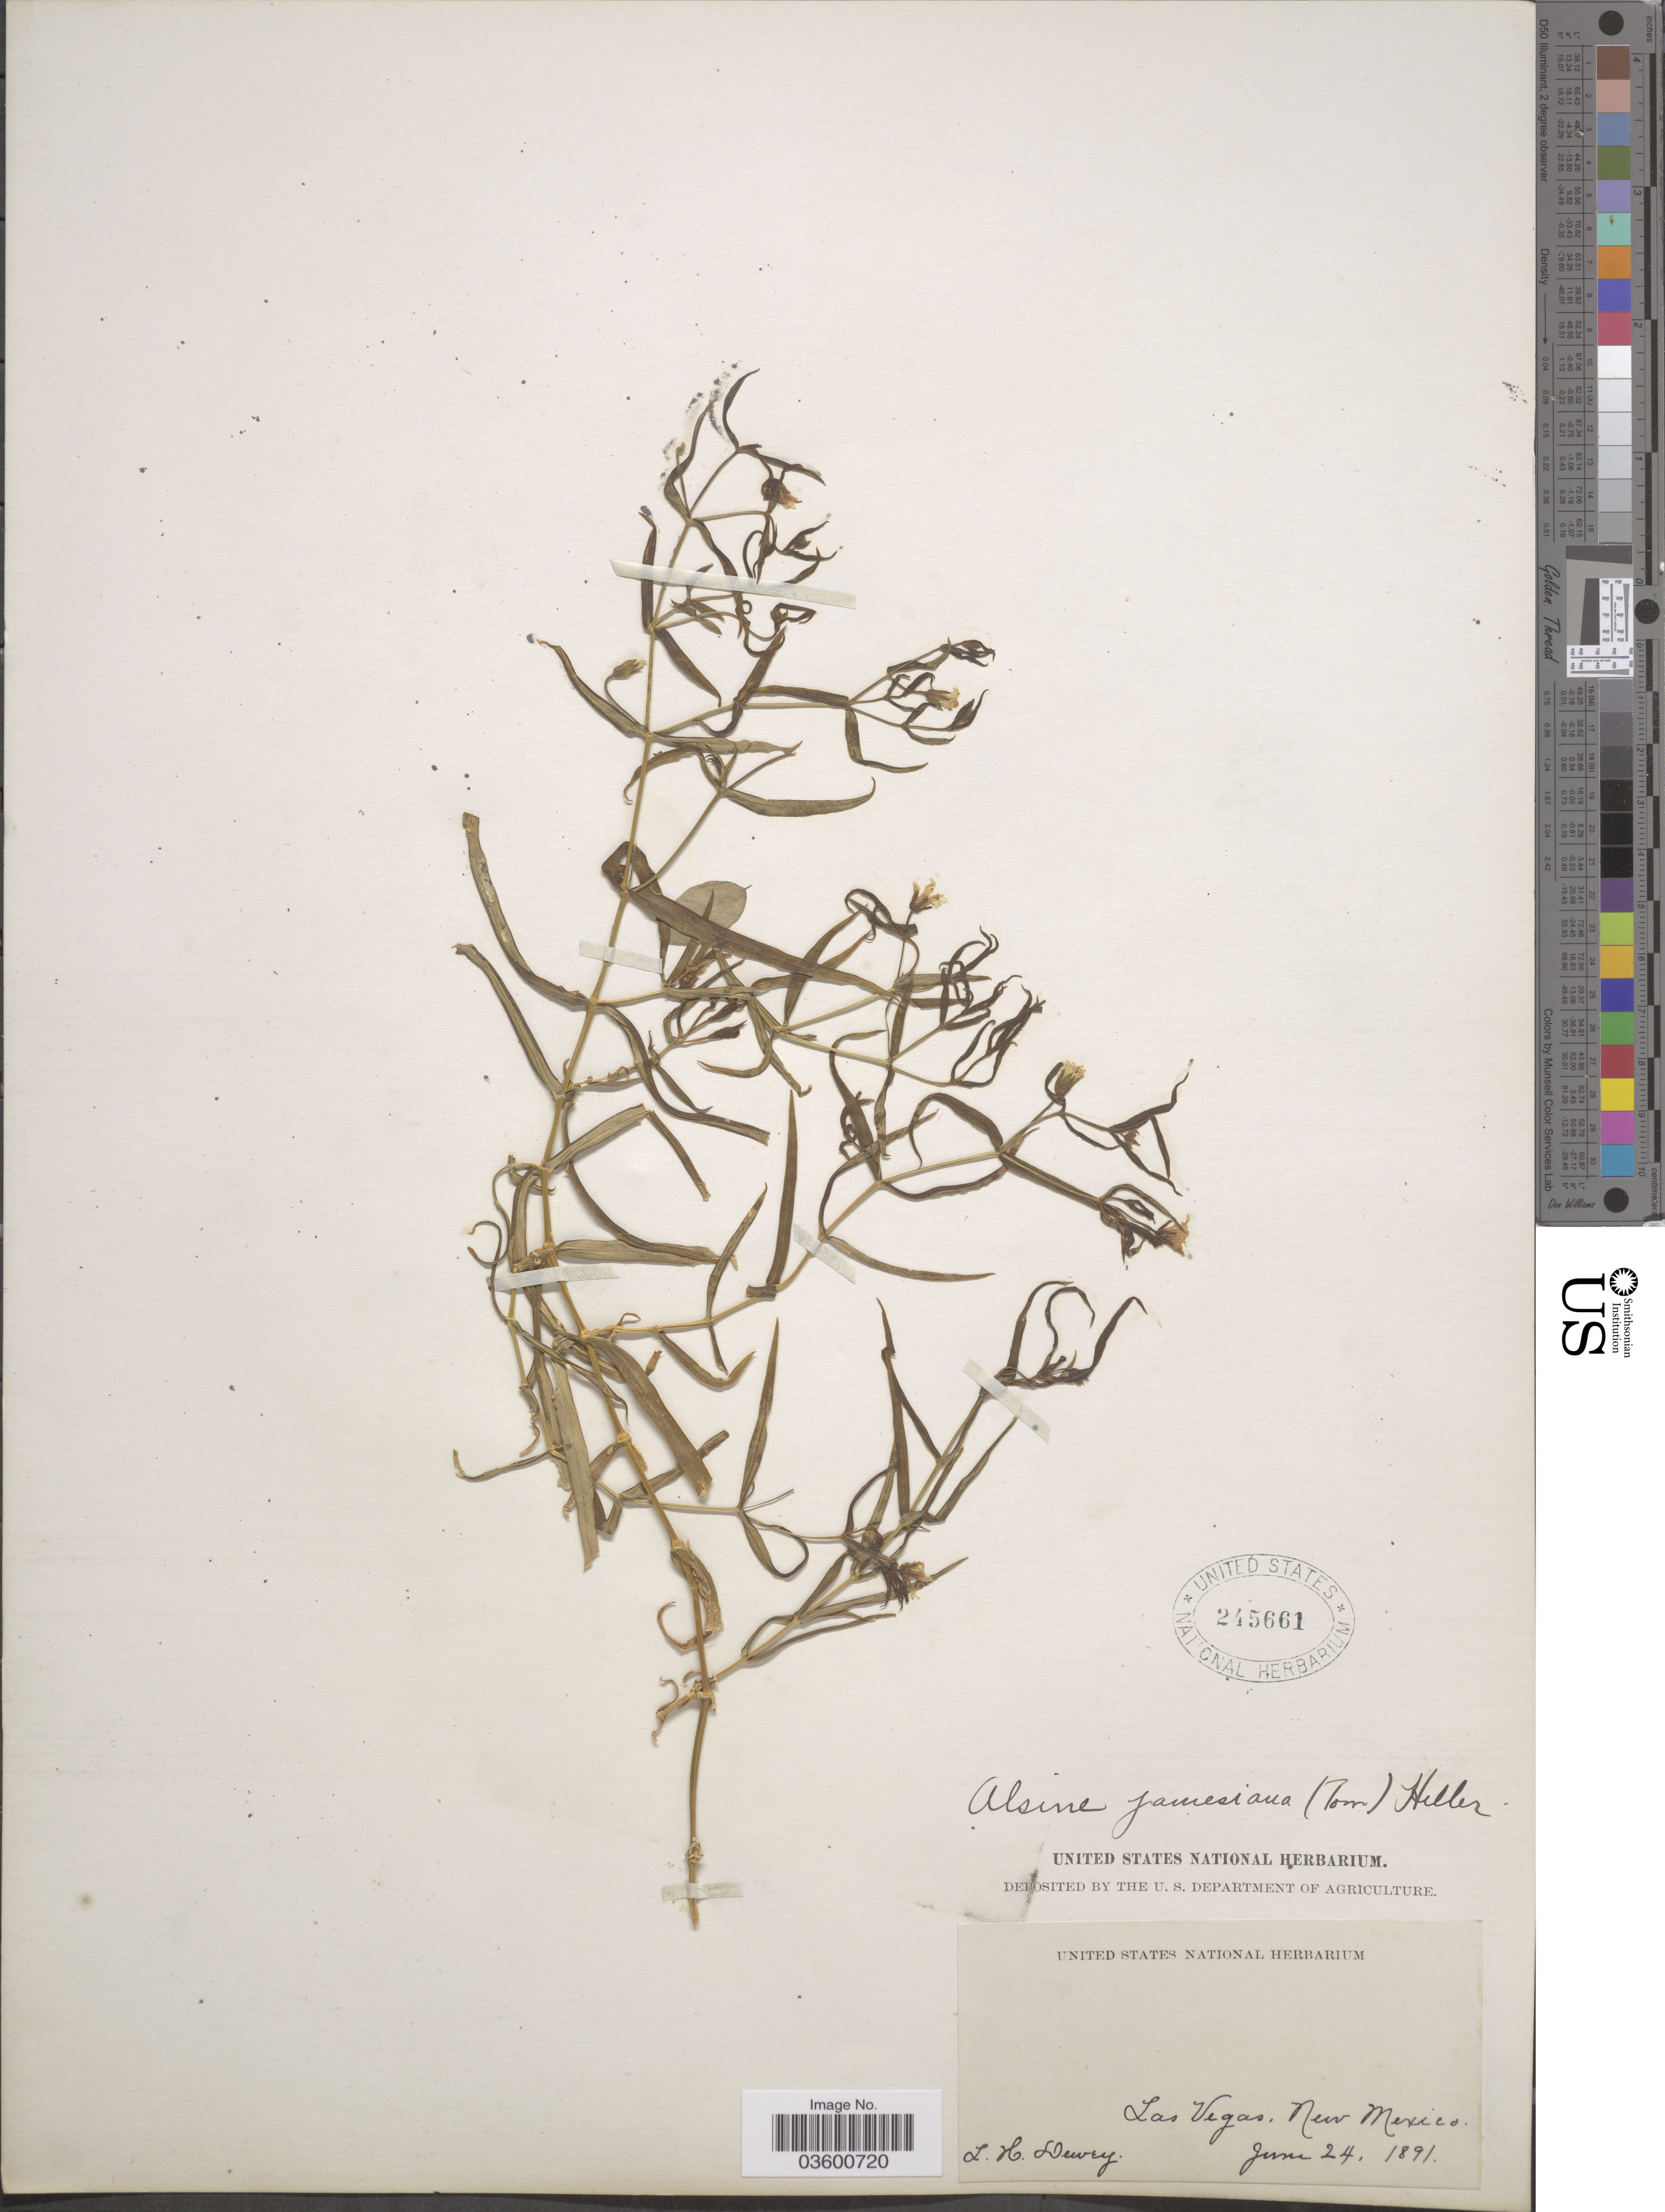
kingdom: Plantae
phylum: Tracheophyta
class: Magnoliopsida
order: Caryophyllales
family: Caryophyllaceae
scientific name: Torreyostellaria jamesiana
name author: (Torr.) Gang Yao et al.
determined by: Strong, M. T., (US), Smithsonian Institution - National Museum of Natural History (UNITED STATES)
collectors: L. H. Dewey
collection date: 1891-06-24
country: United States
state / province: New Mexico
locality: Las Vegas.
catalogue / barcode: US 245661